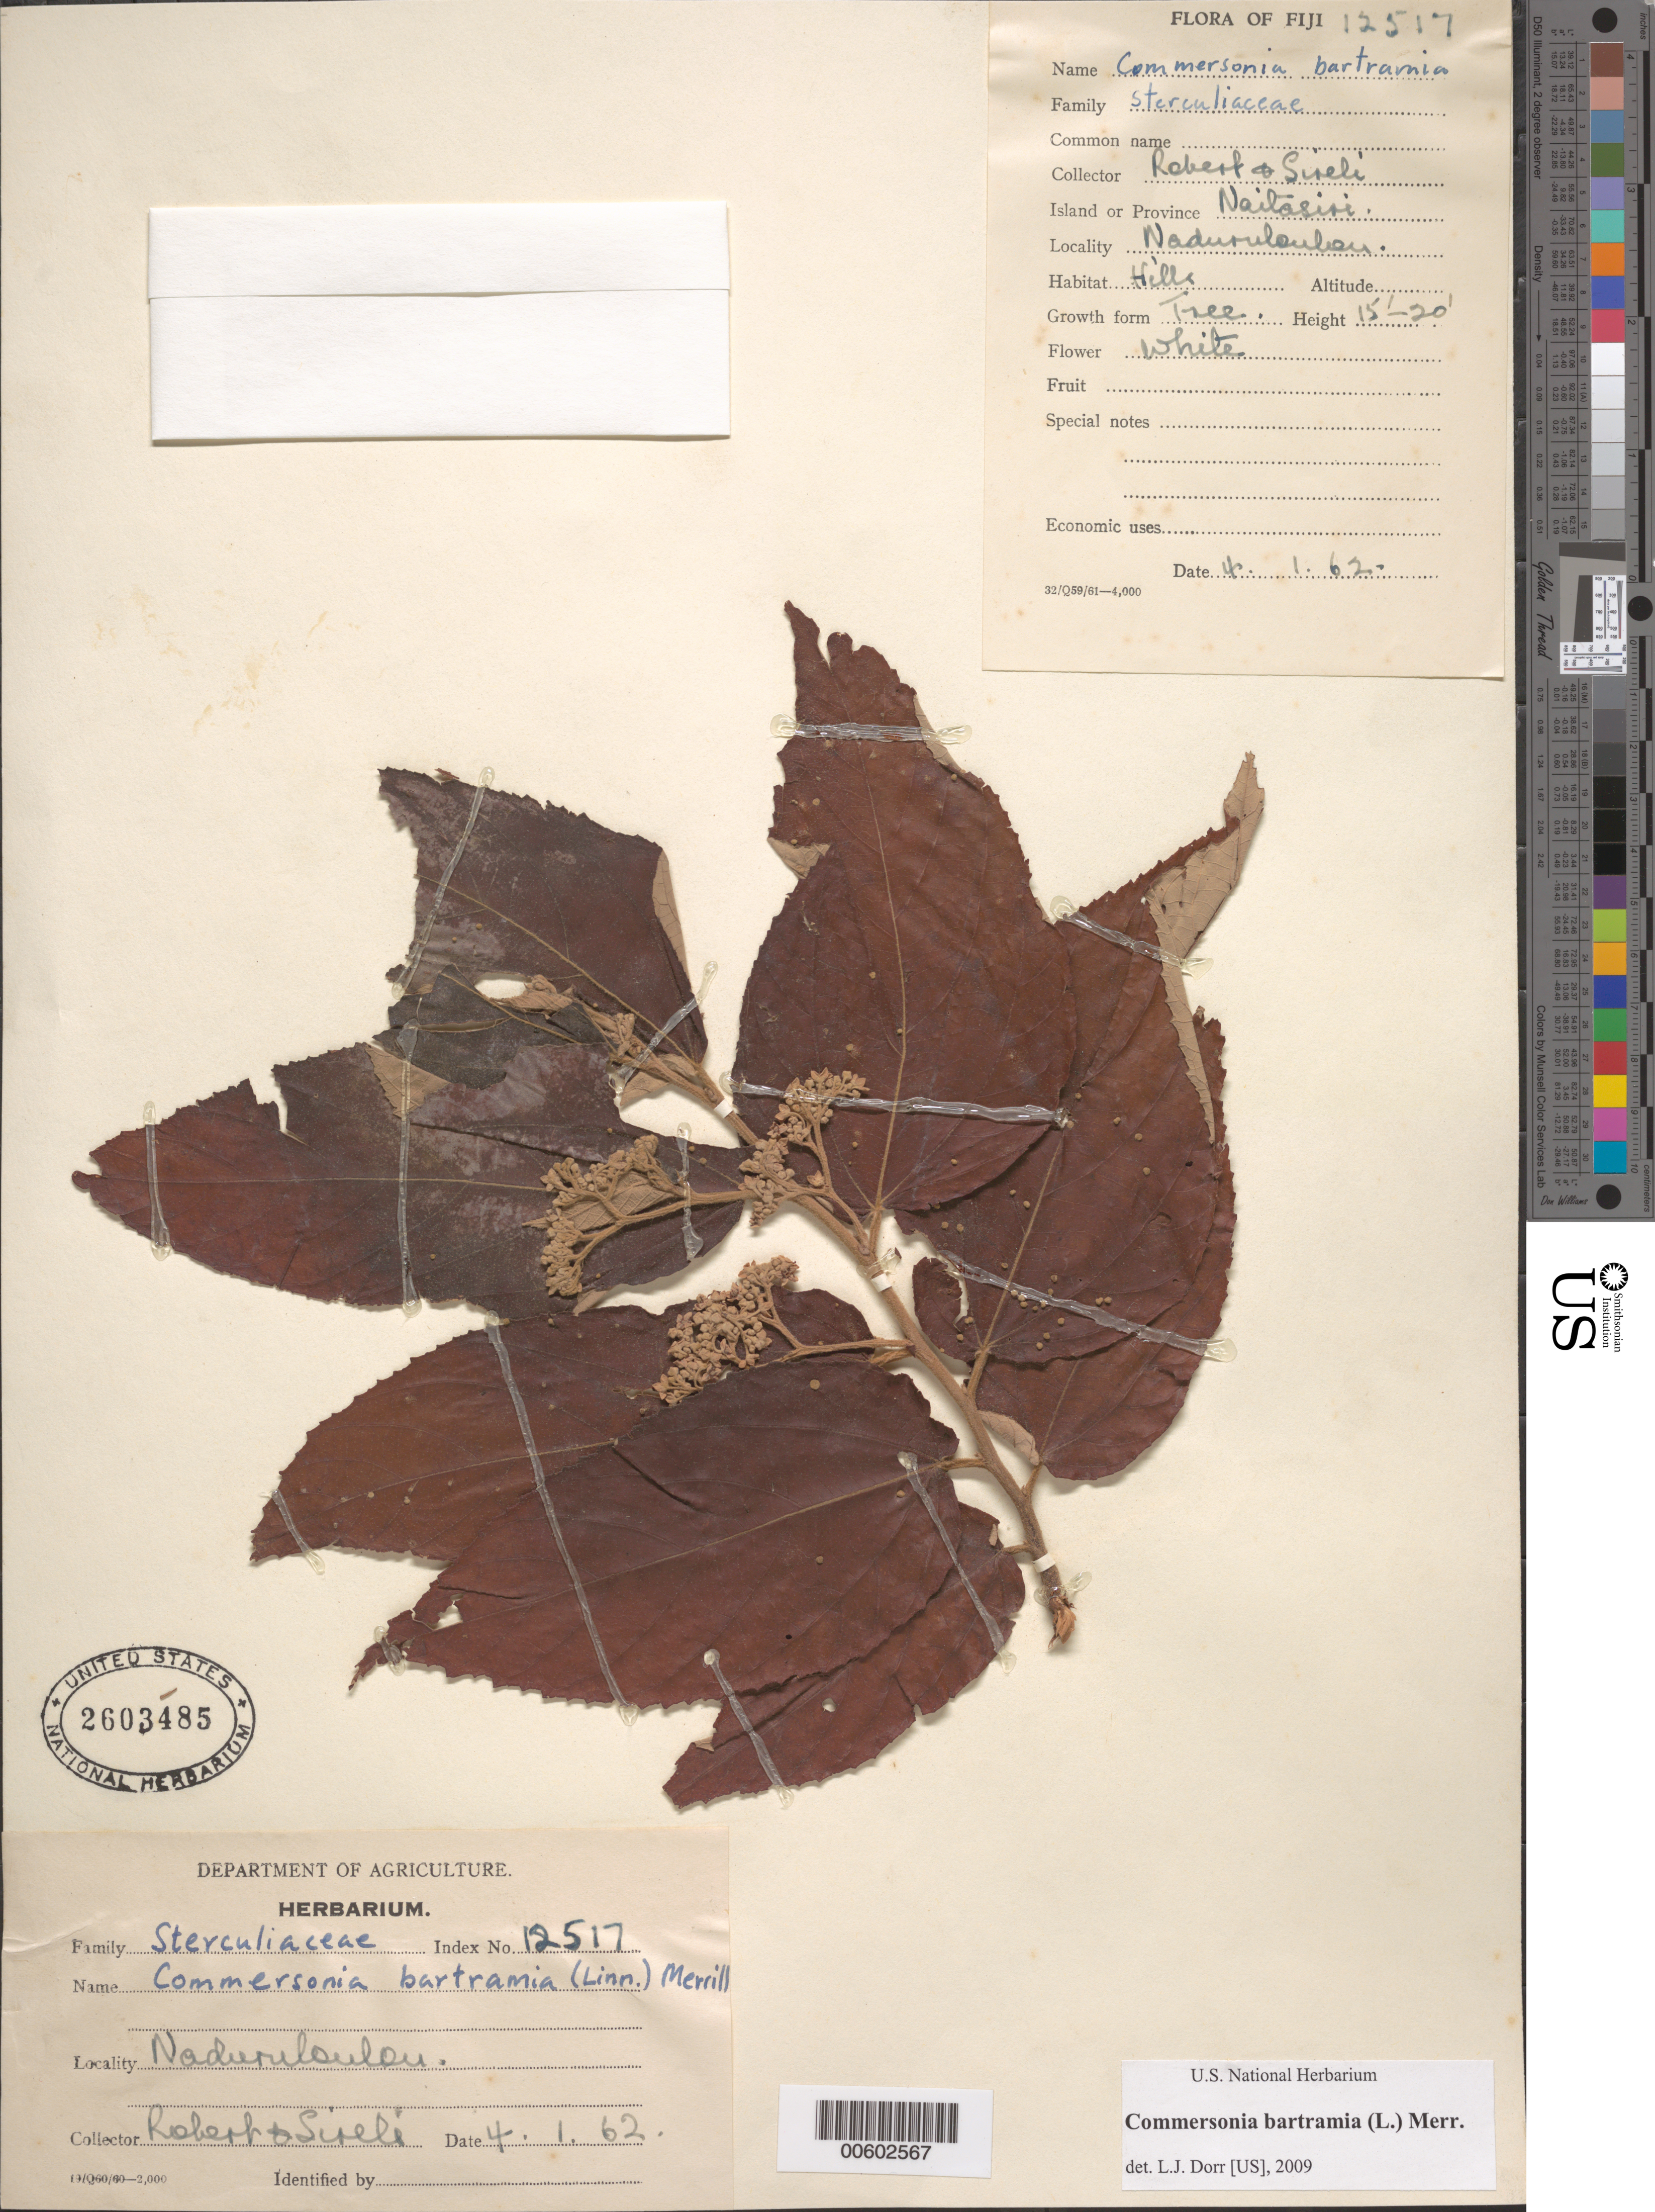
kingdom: Plantae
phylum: Tracheophyta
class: Magnoliopsida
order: Malvales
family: Malvaceae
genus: Commersonia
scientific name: Commersonia bartramia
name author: (L.) Merr.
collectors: -. Robert & -. Siseli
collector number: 12517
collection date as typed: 04 001 1962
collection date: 1962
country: Fiji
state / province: Central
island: Viti Levu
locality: Naitasisi. Naduriloulou. [Naitasisi = Naitasiri?]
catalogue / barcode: US 2603485